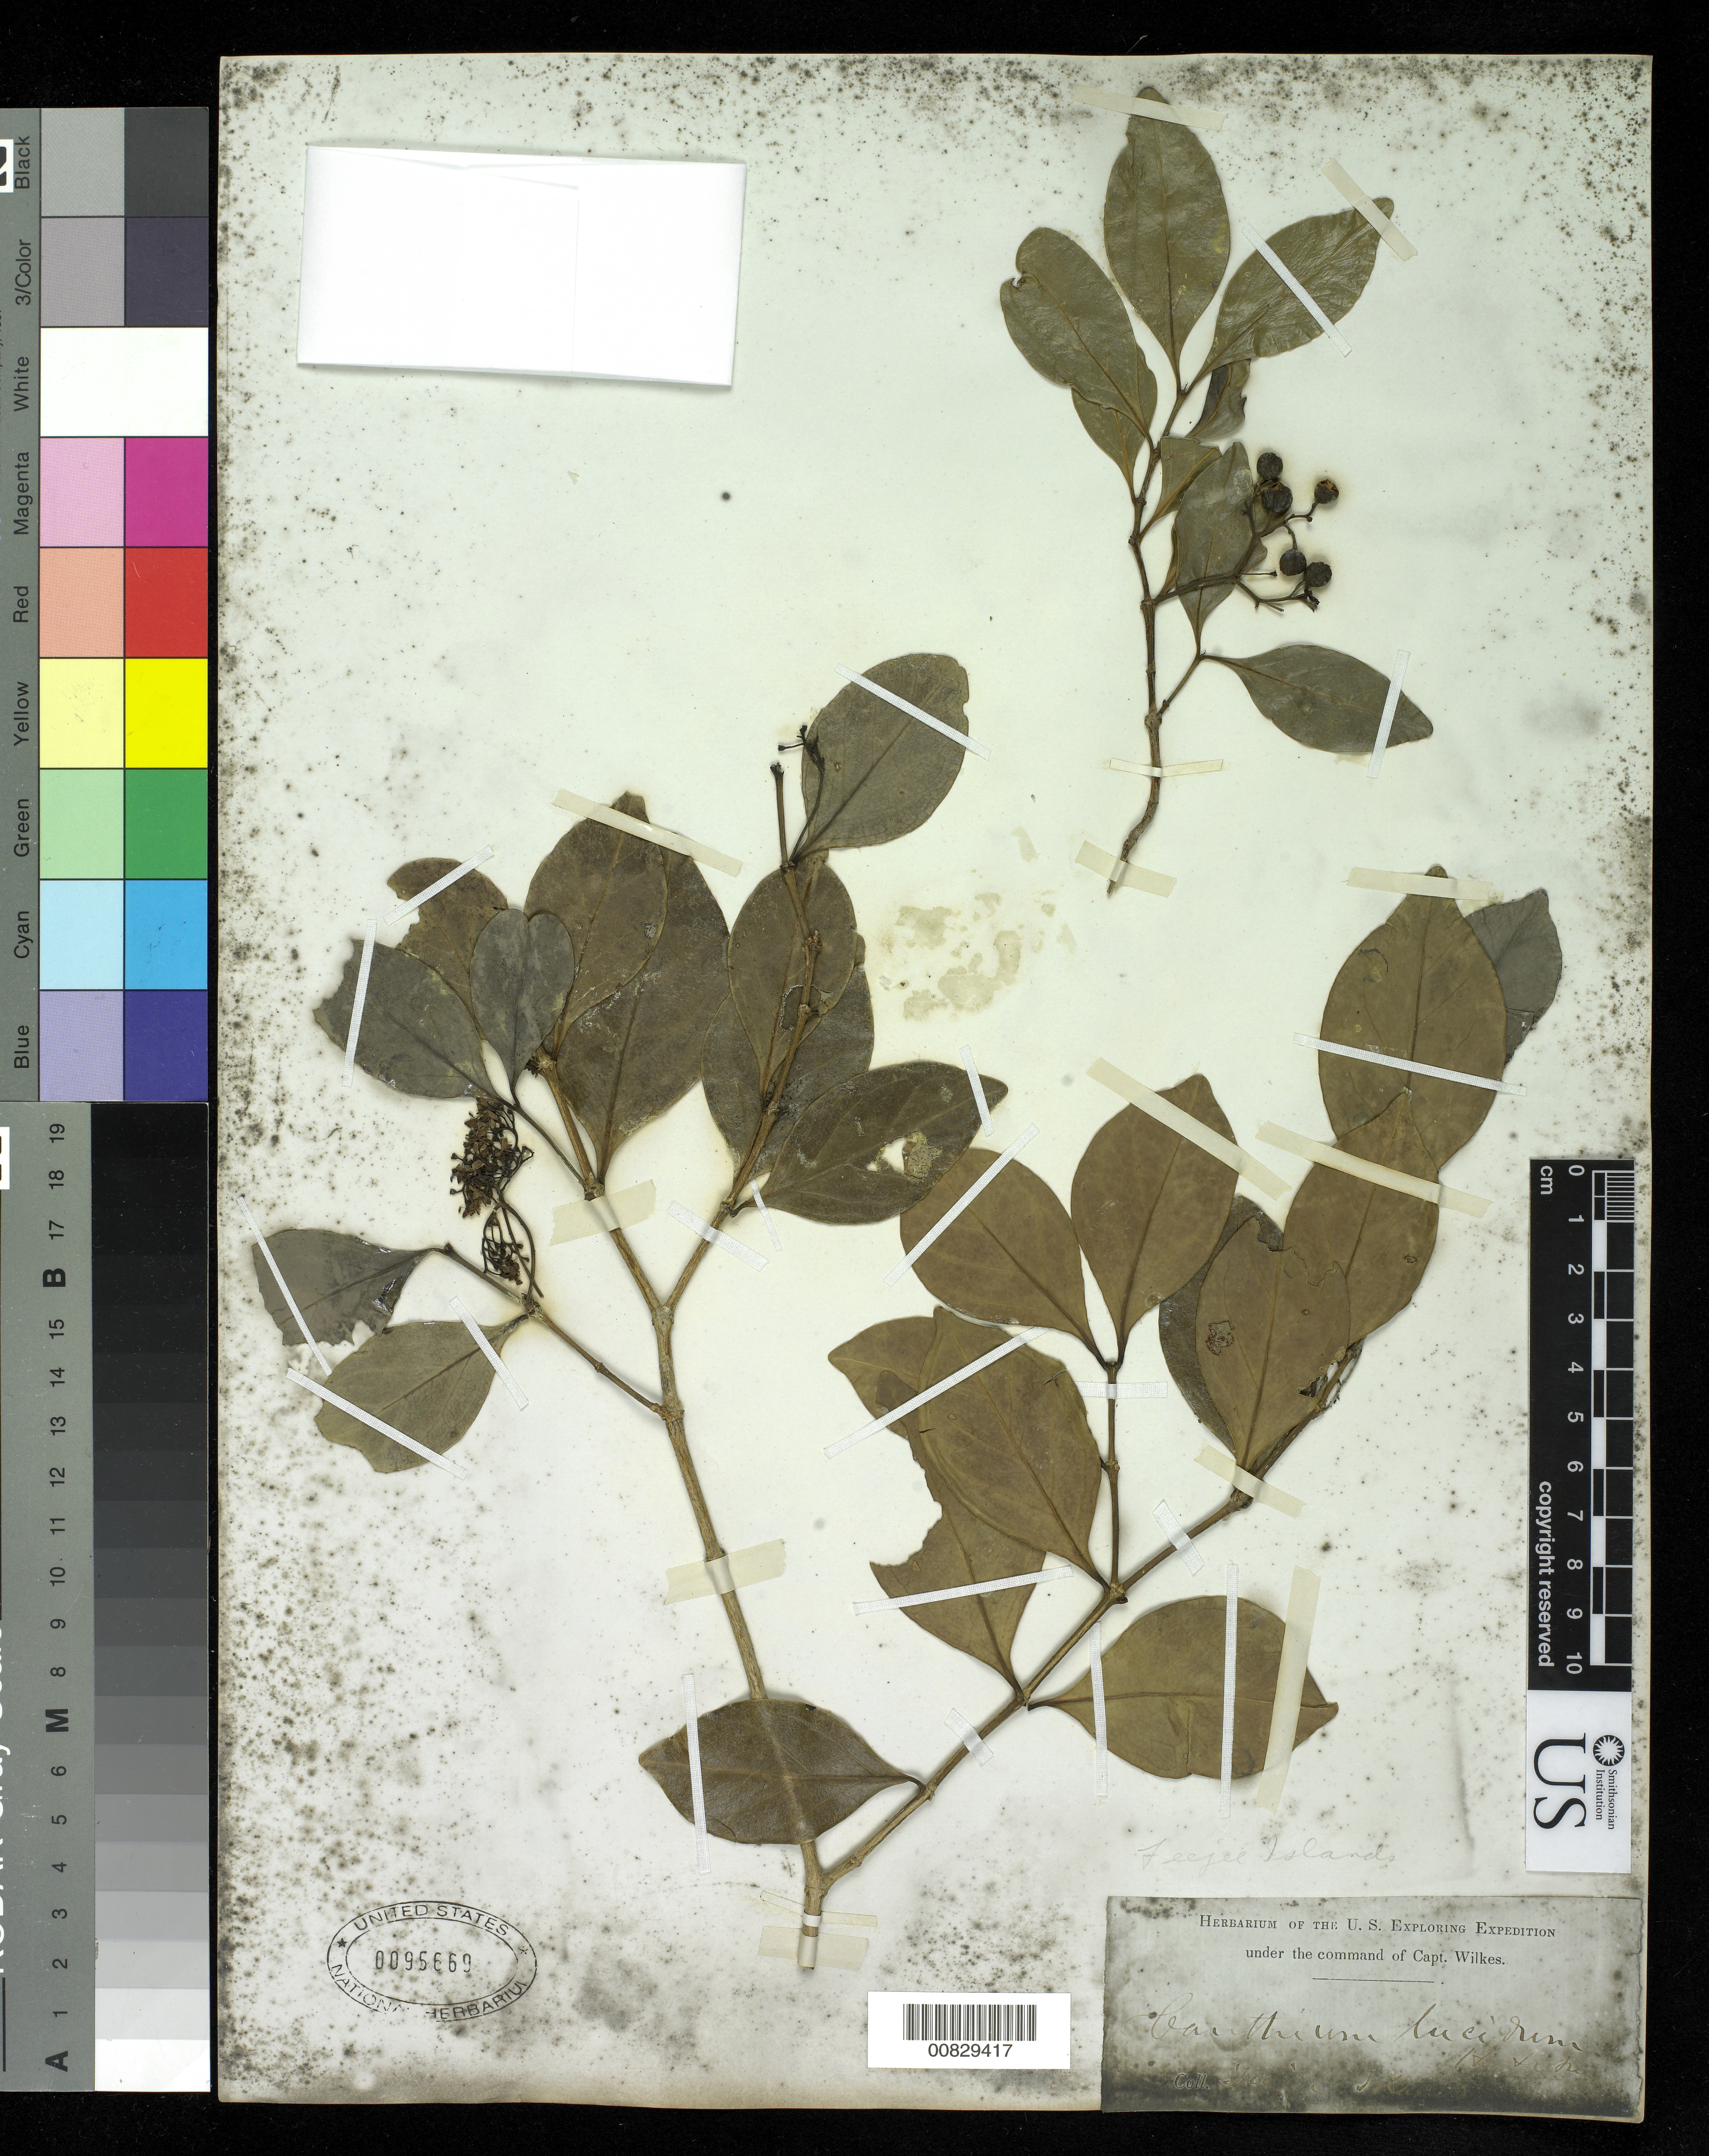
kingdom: Plantae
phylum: Tracheophyta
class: Magnoliopsida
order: Gentianales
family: Rubiaceae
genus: Canthium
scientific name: Canthium lucidum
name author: Hook. & Arn.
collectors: Wilkes Explor. Exped.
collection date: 1838/1842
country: Fiji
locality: Feejee Islands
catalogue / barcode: US 95669